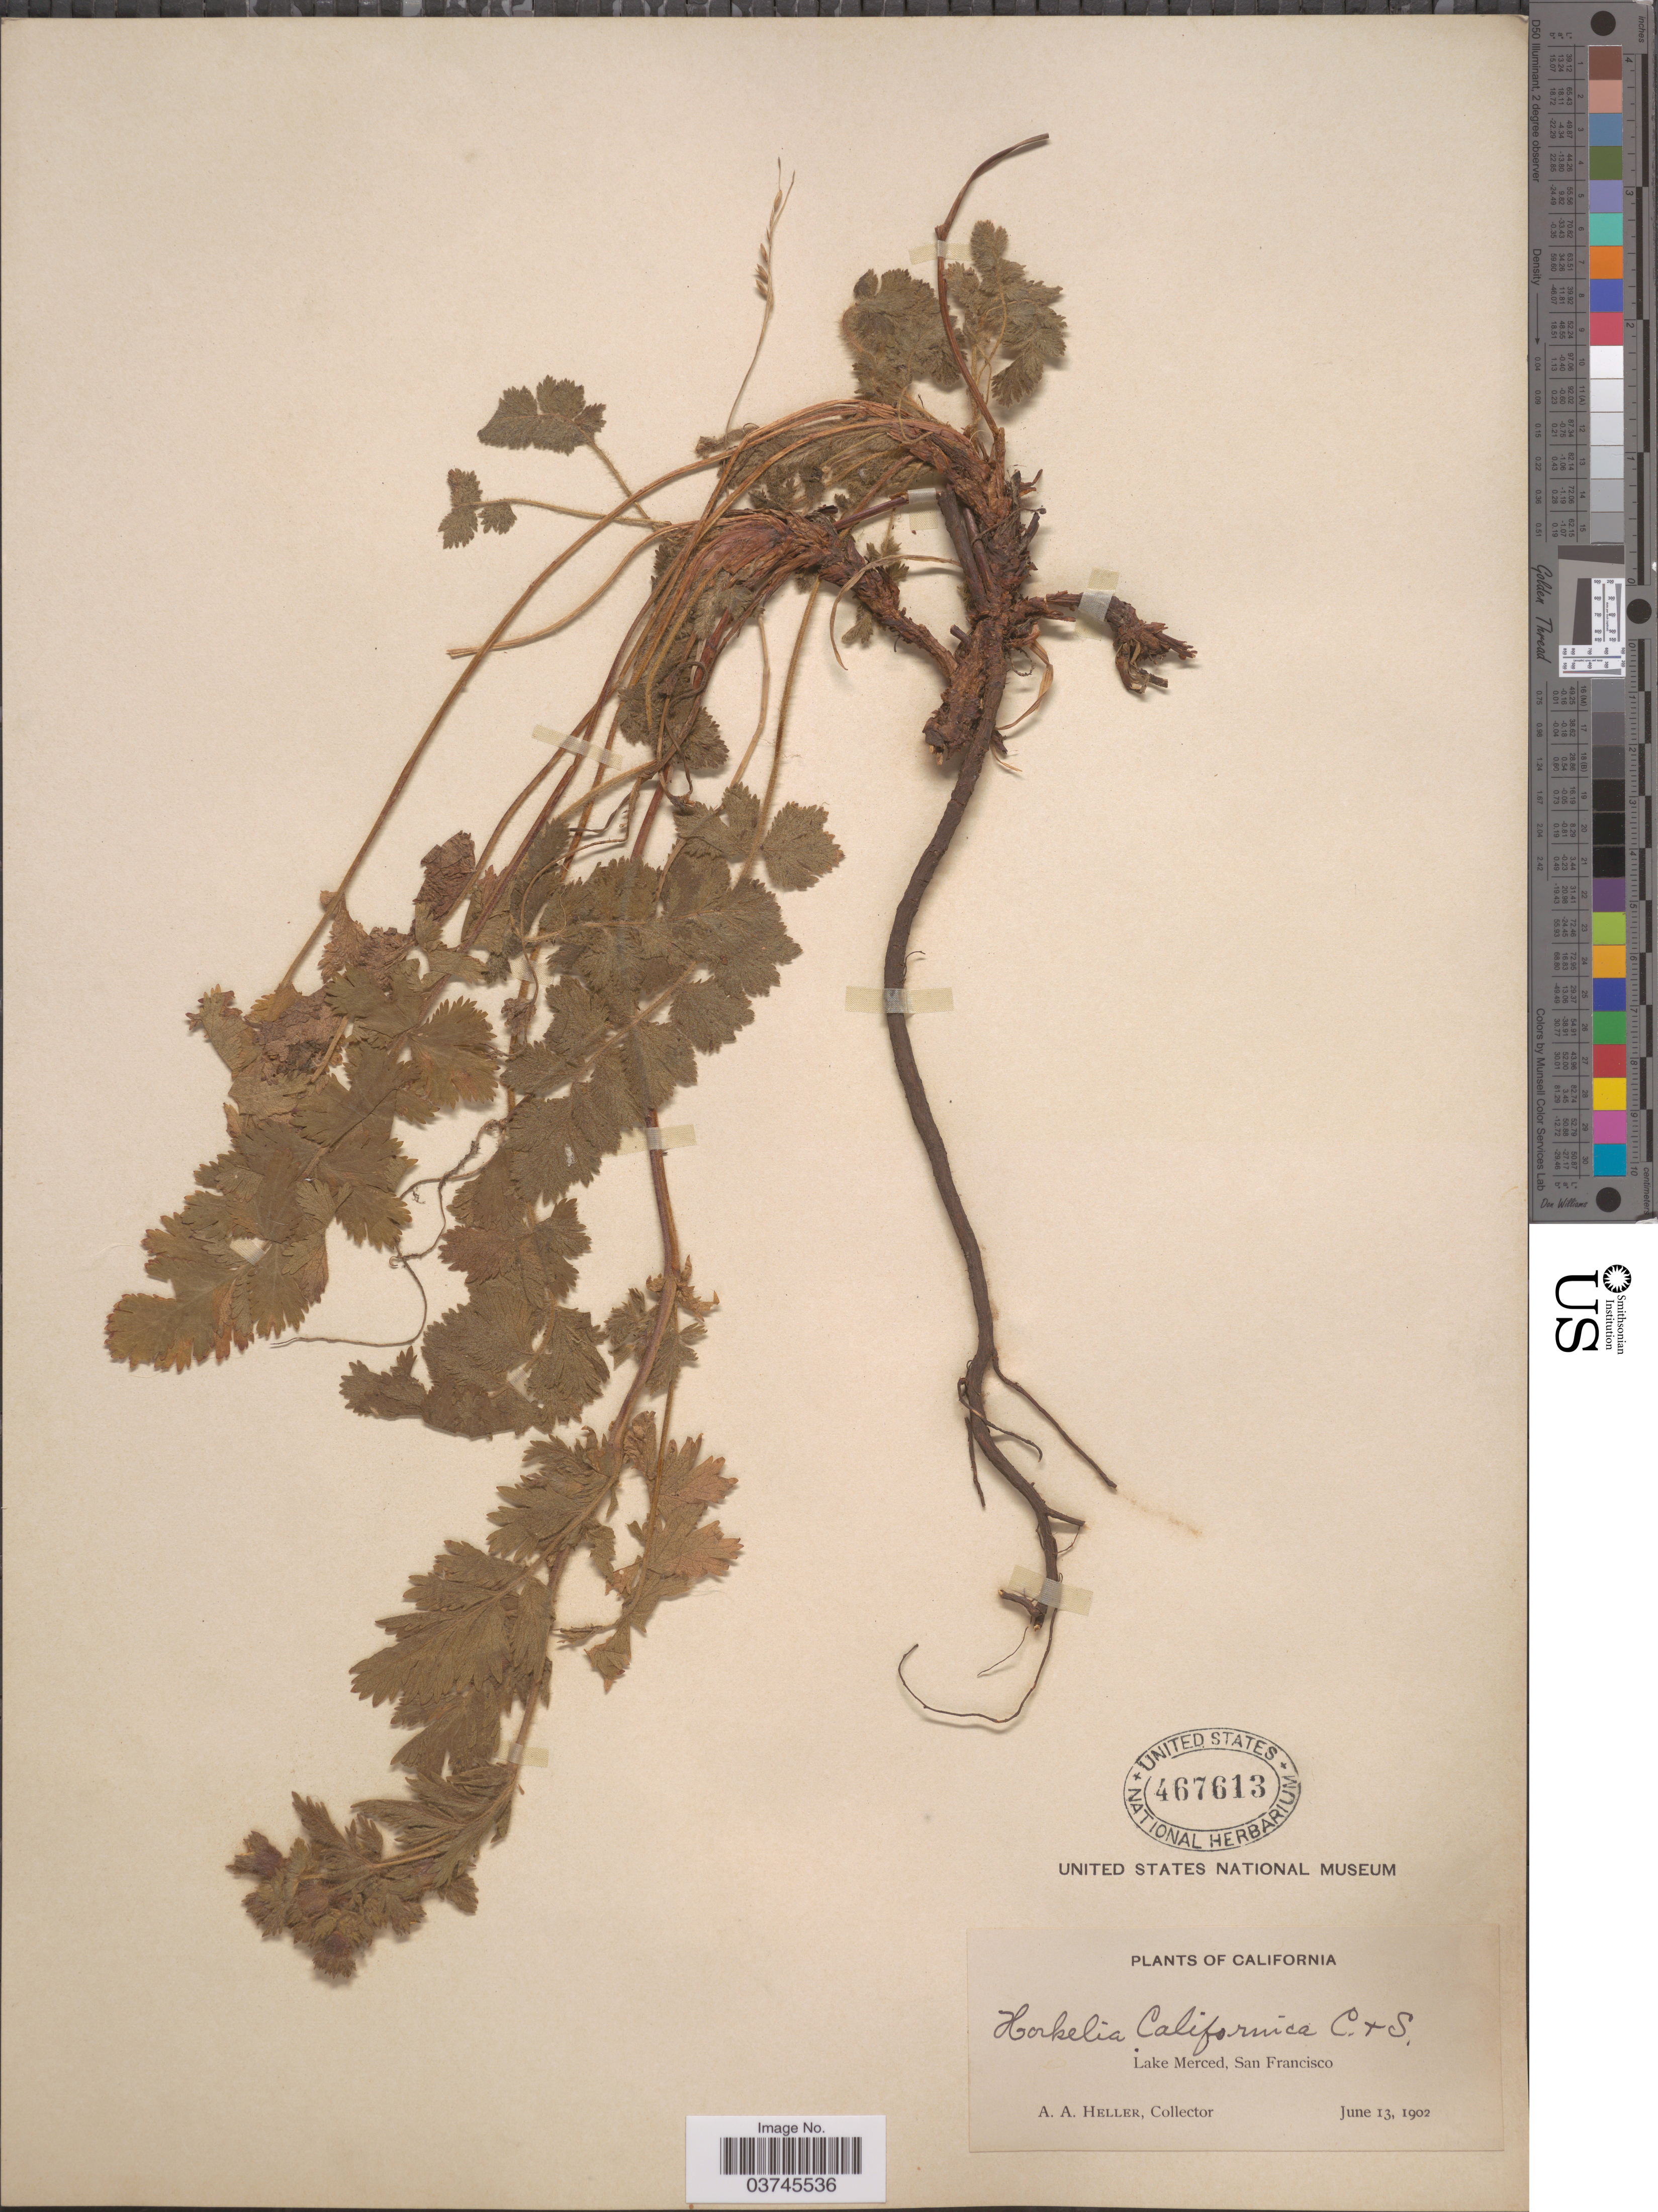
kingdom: Plantae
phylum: Tracheophyta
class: Magnoliopsida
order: Rosales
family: Rosaceae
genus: Potentilla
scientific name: Potentilla californica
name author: (Cham. & Schltdl.) Greene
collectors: A. A. Heller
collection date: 1902-06-13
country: United States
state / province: California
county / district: San Francisco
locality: Lake Merced, San Francisco.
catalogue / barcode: US 467613